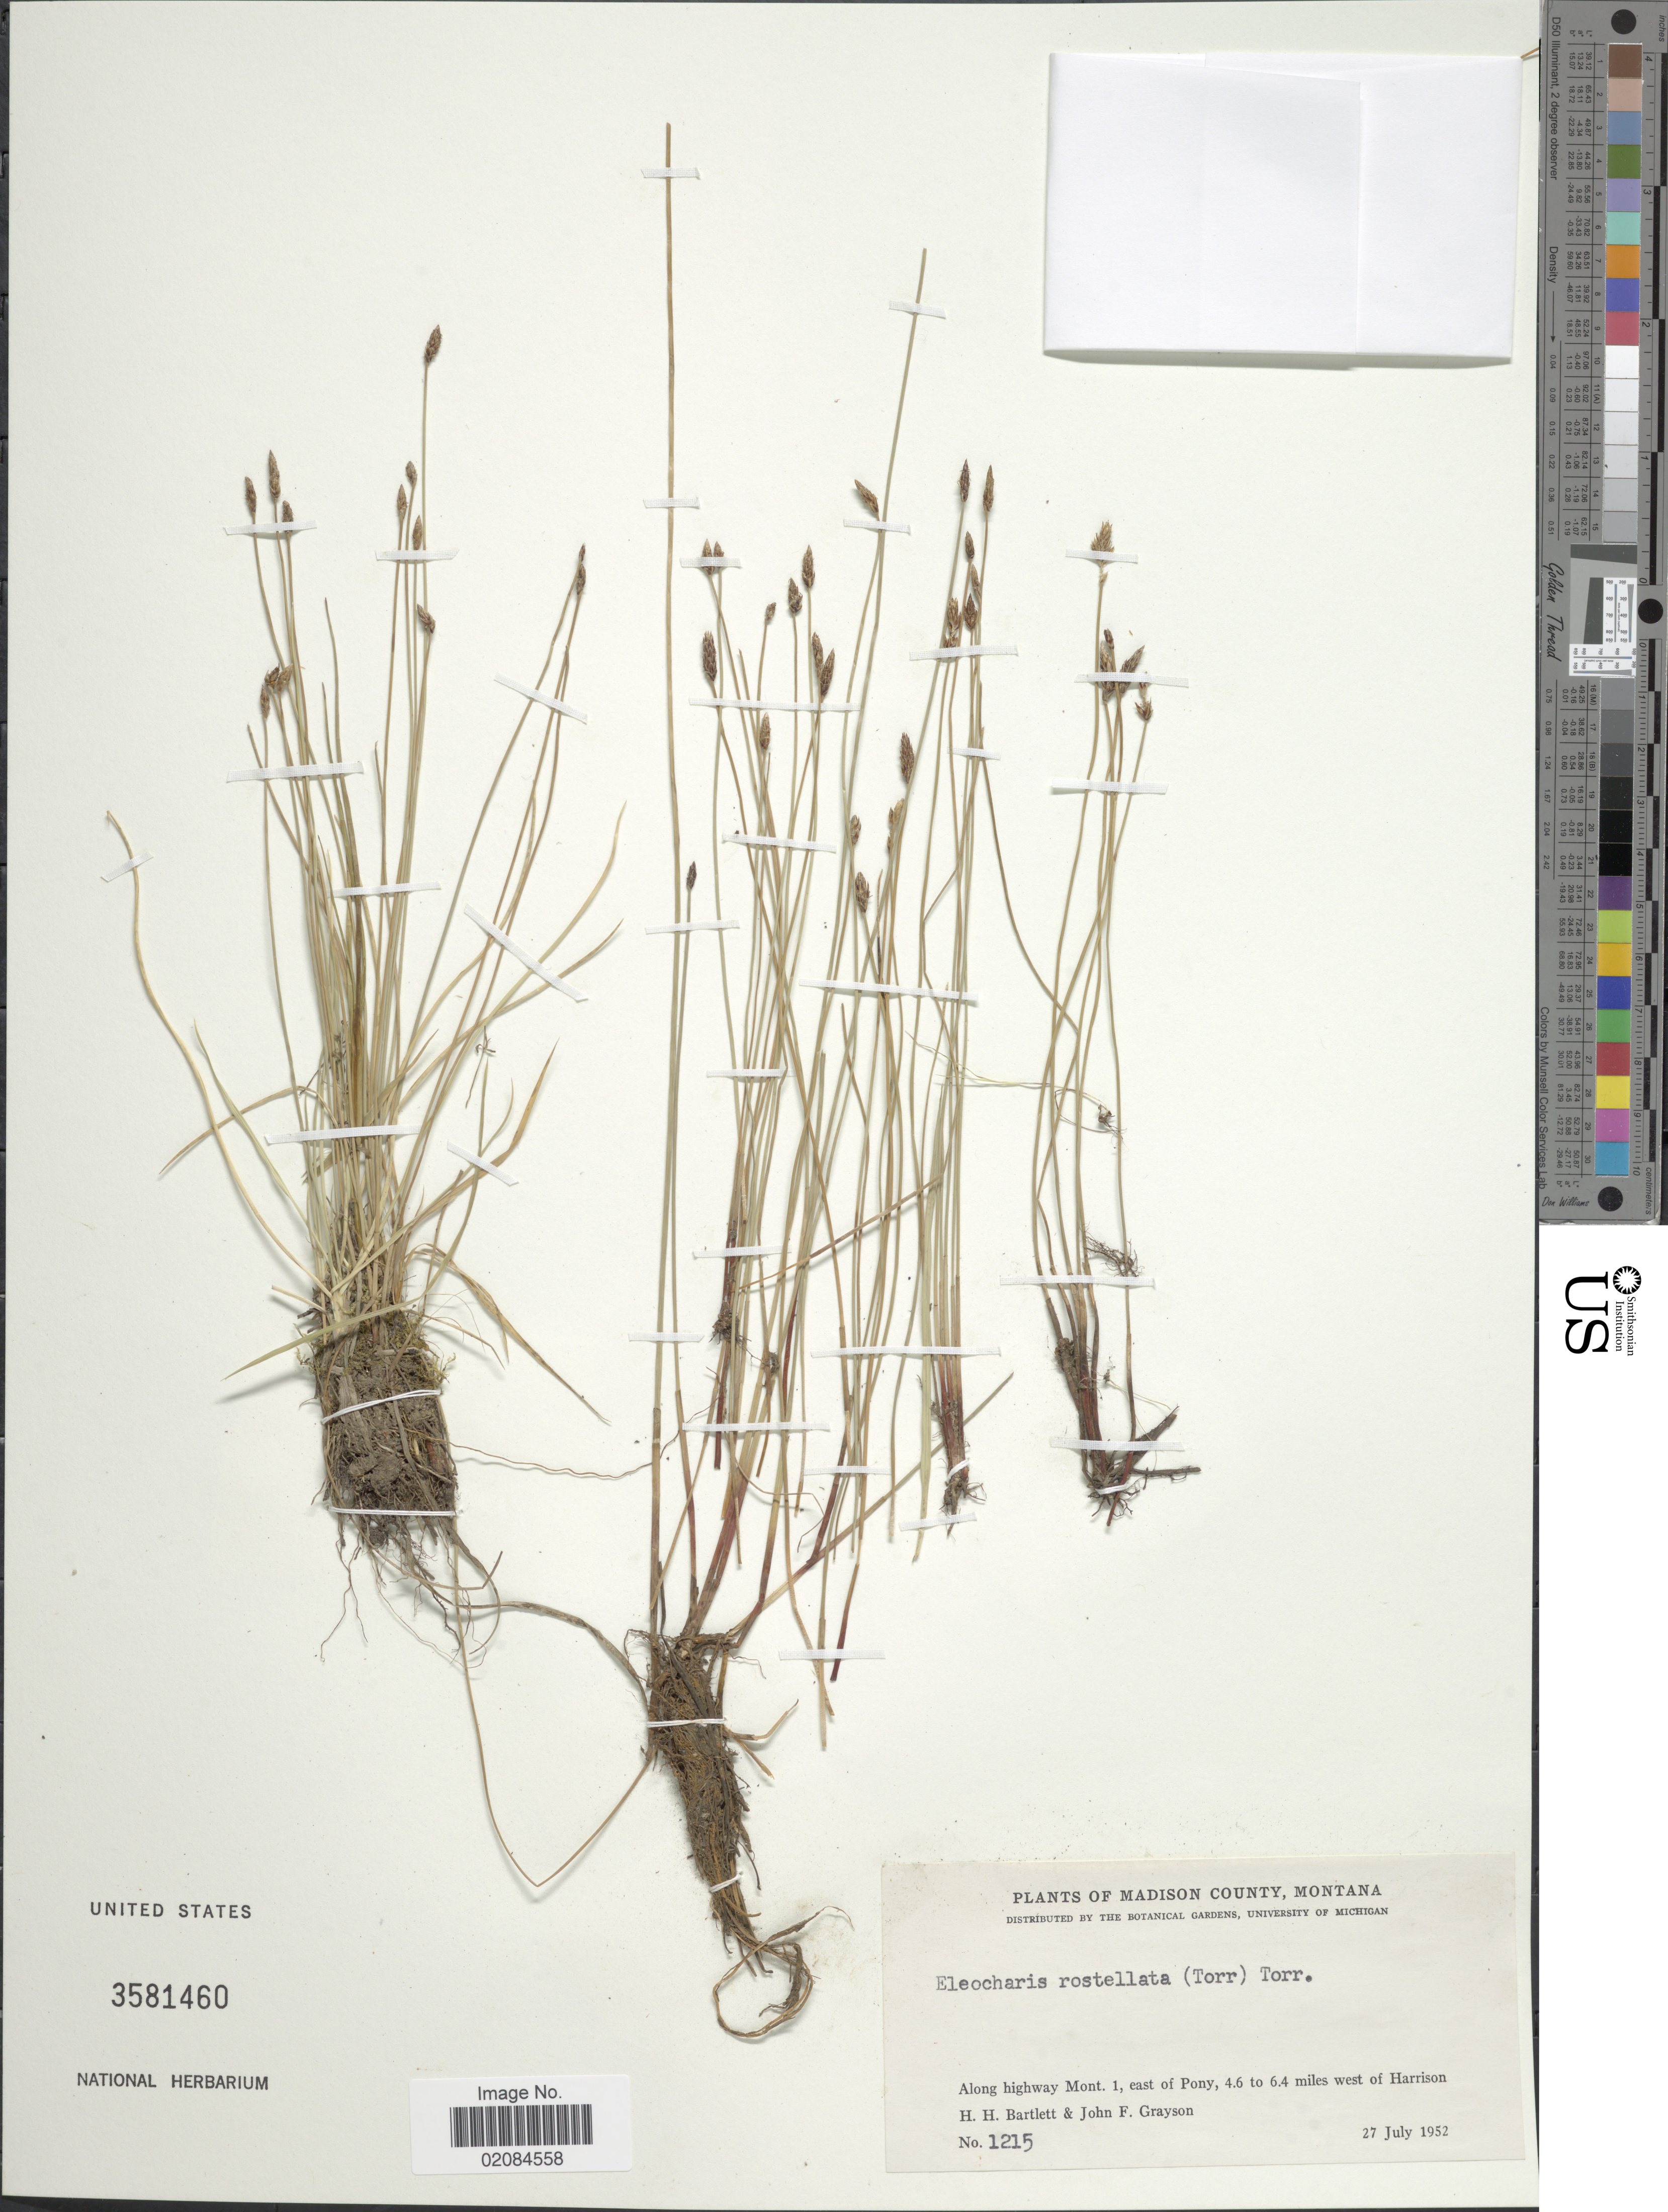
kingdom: Plantae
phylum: Tracheophyta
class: Liliopsida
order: Poales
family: Cyperaceae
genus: Eleocharis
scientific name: Eleocharis rostellata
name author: (Torr.) Torr.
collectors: H. H. Bartlett & J. Grayson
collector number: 1215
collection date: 1952-07-27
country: United States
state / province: Montana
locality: Madison County, Along highway Mont. 1, east of Pony, 4.6 to 6.4 miles west of Harrison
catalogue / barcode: US 3581460